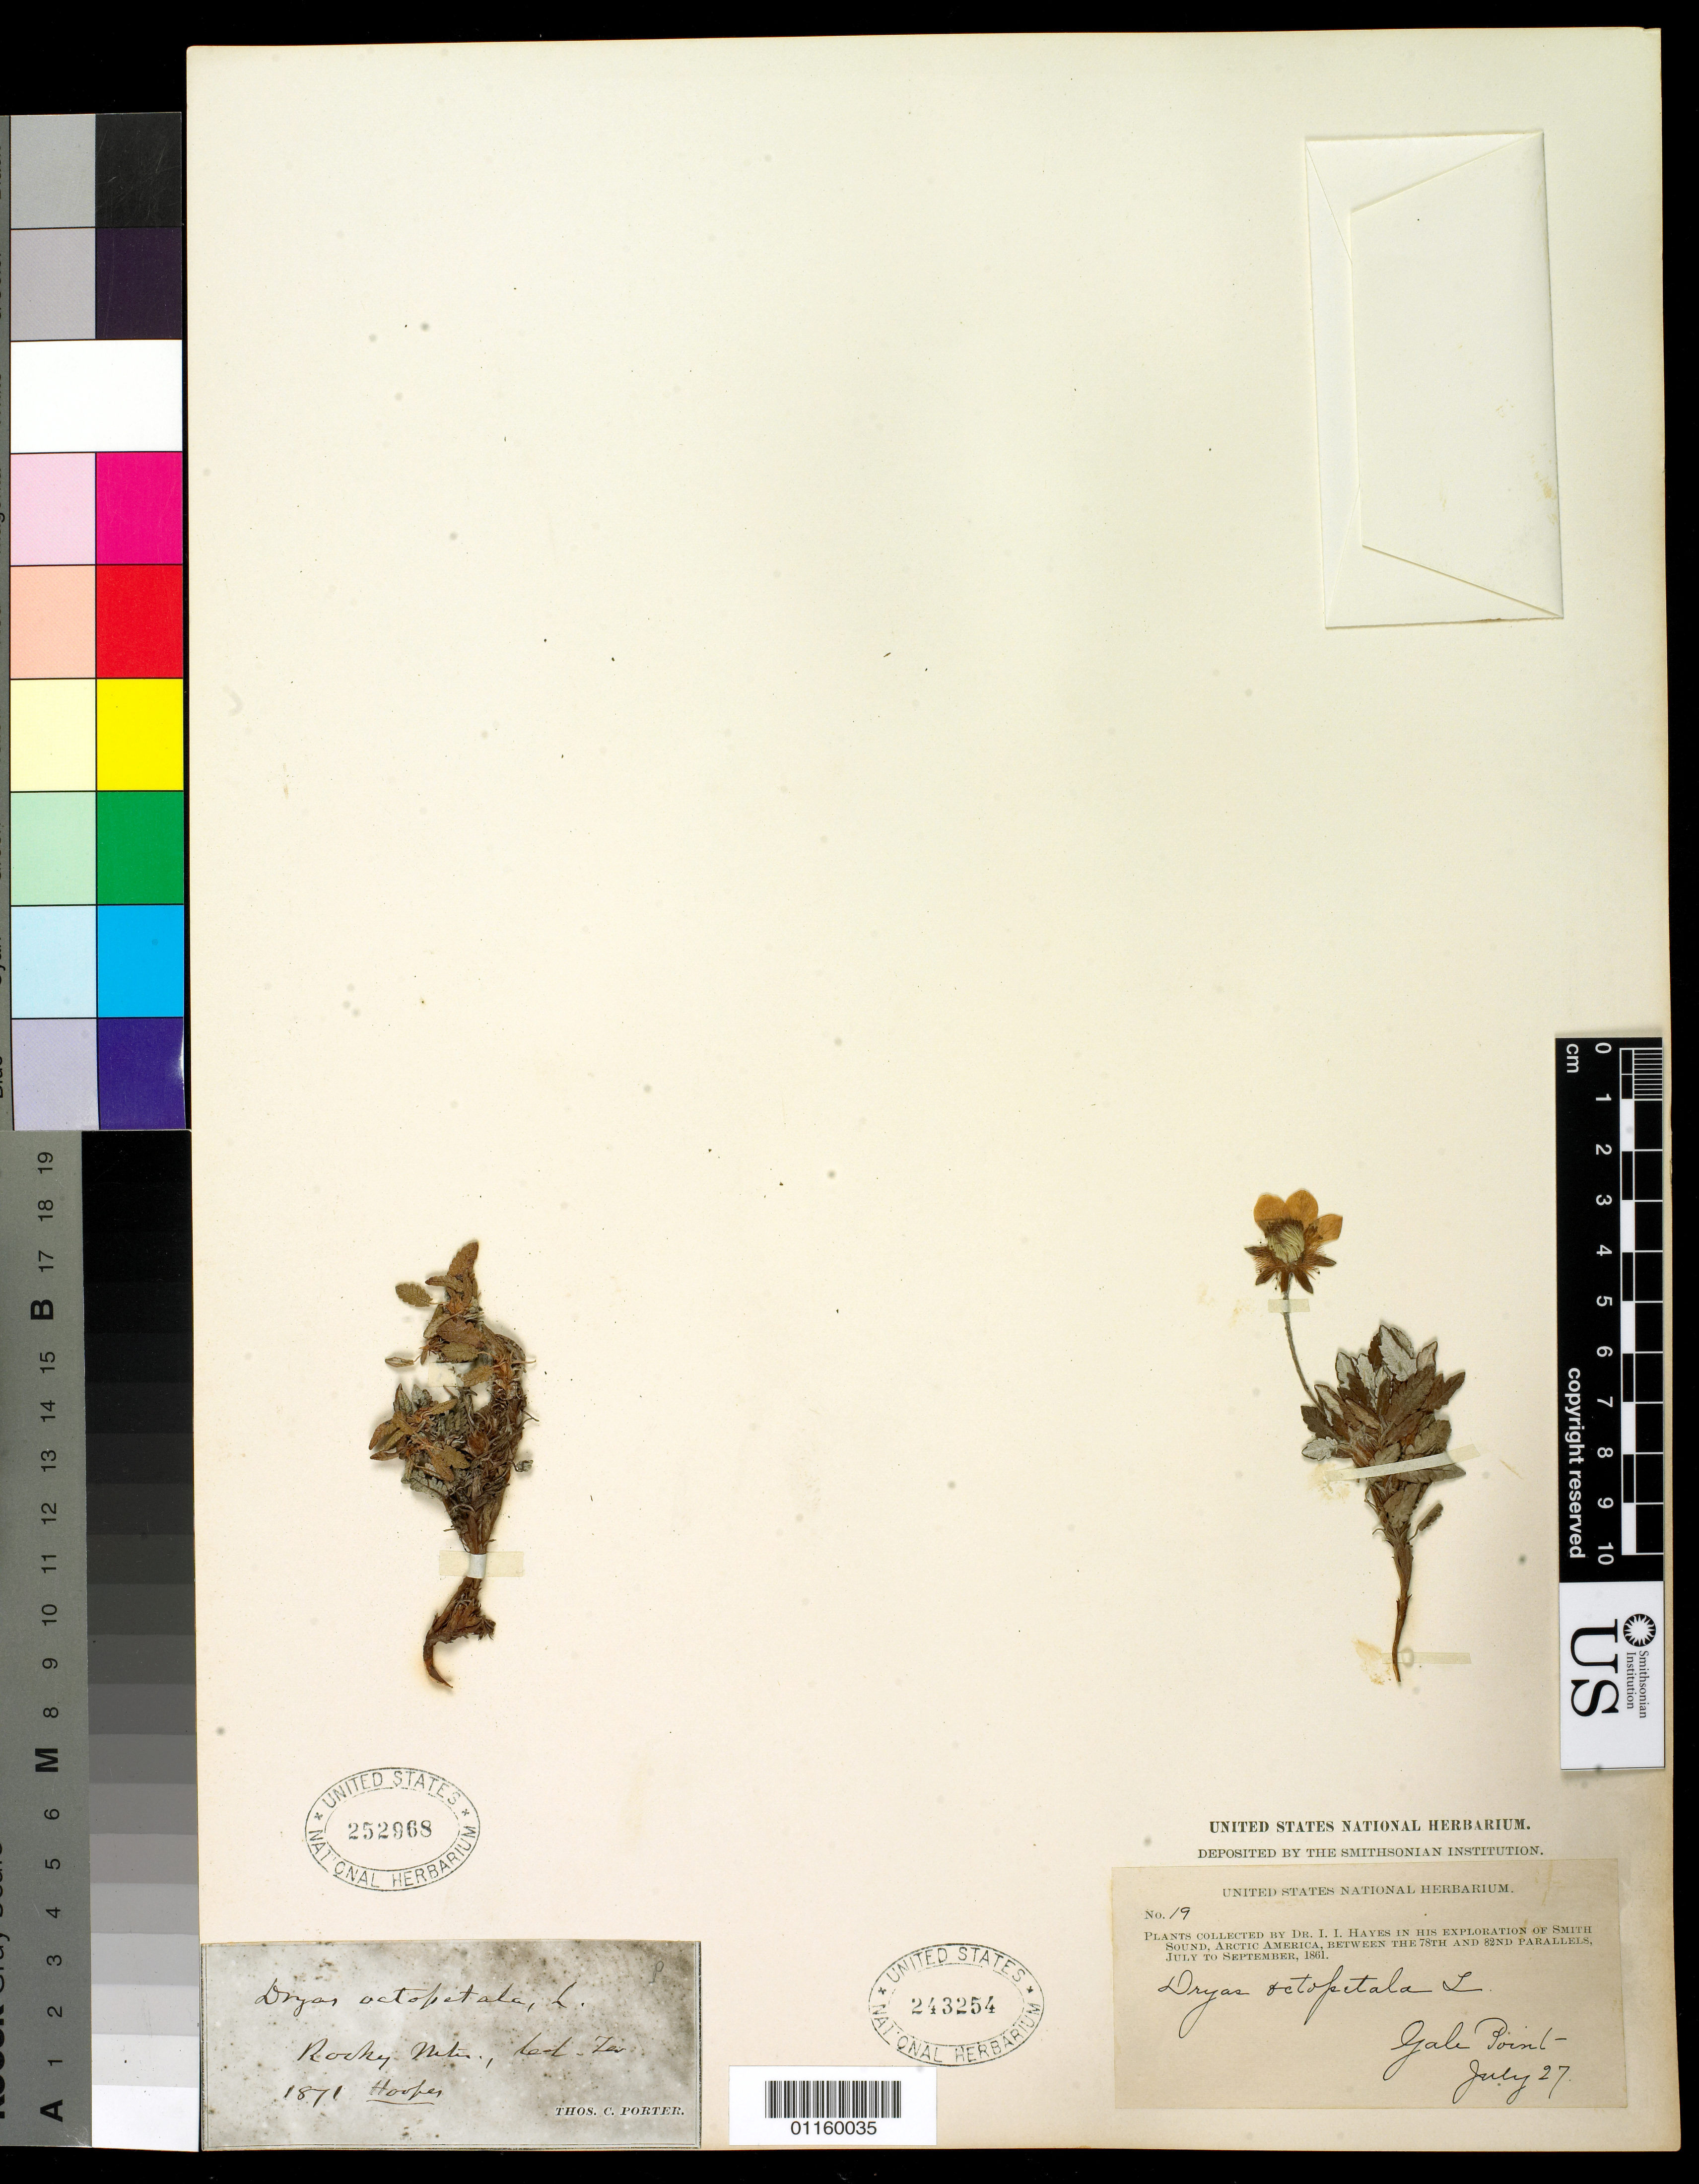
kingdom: Plantae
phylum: Tracheophyta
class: Magnoliopsida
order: Rosales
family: Rosaceae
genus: Dryas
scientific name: Dryas octopetala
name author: L.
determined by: Porsild, A. E.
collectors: I. I. Hayes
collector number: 19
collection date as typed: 27 Jul 1861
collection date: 1861-07-27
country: Greenland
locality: Gale Point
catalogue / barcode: US 243254